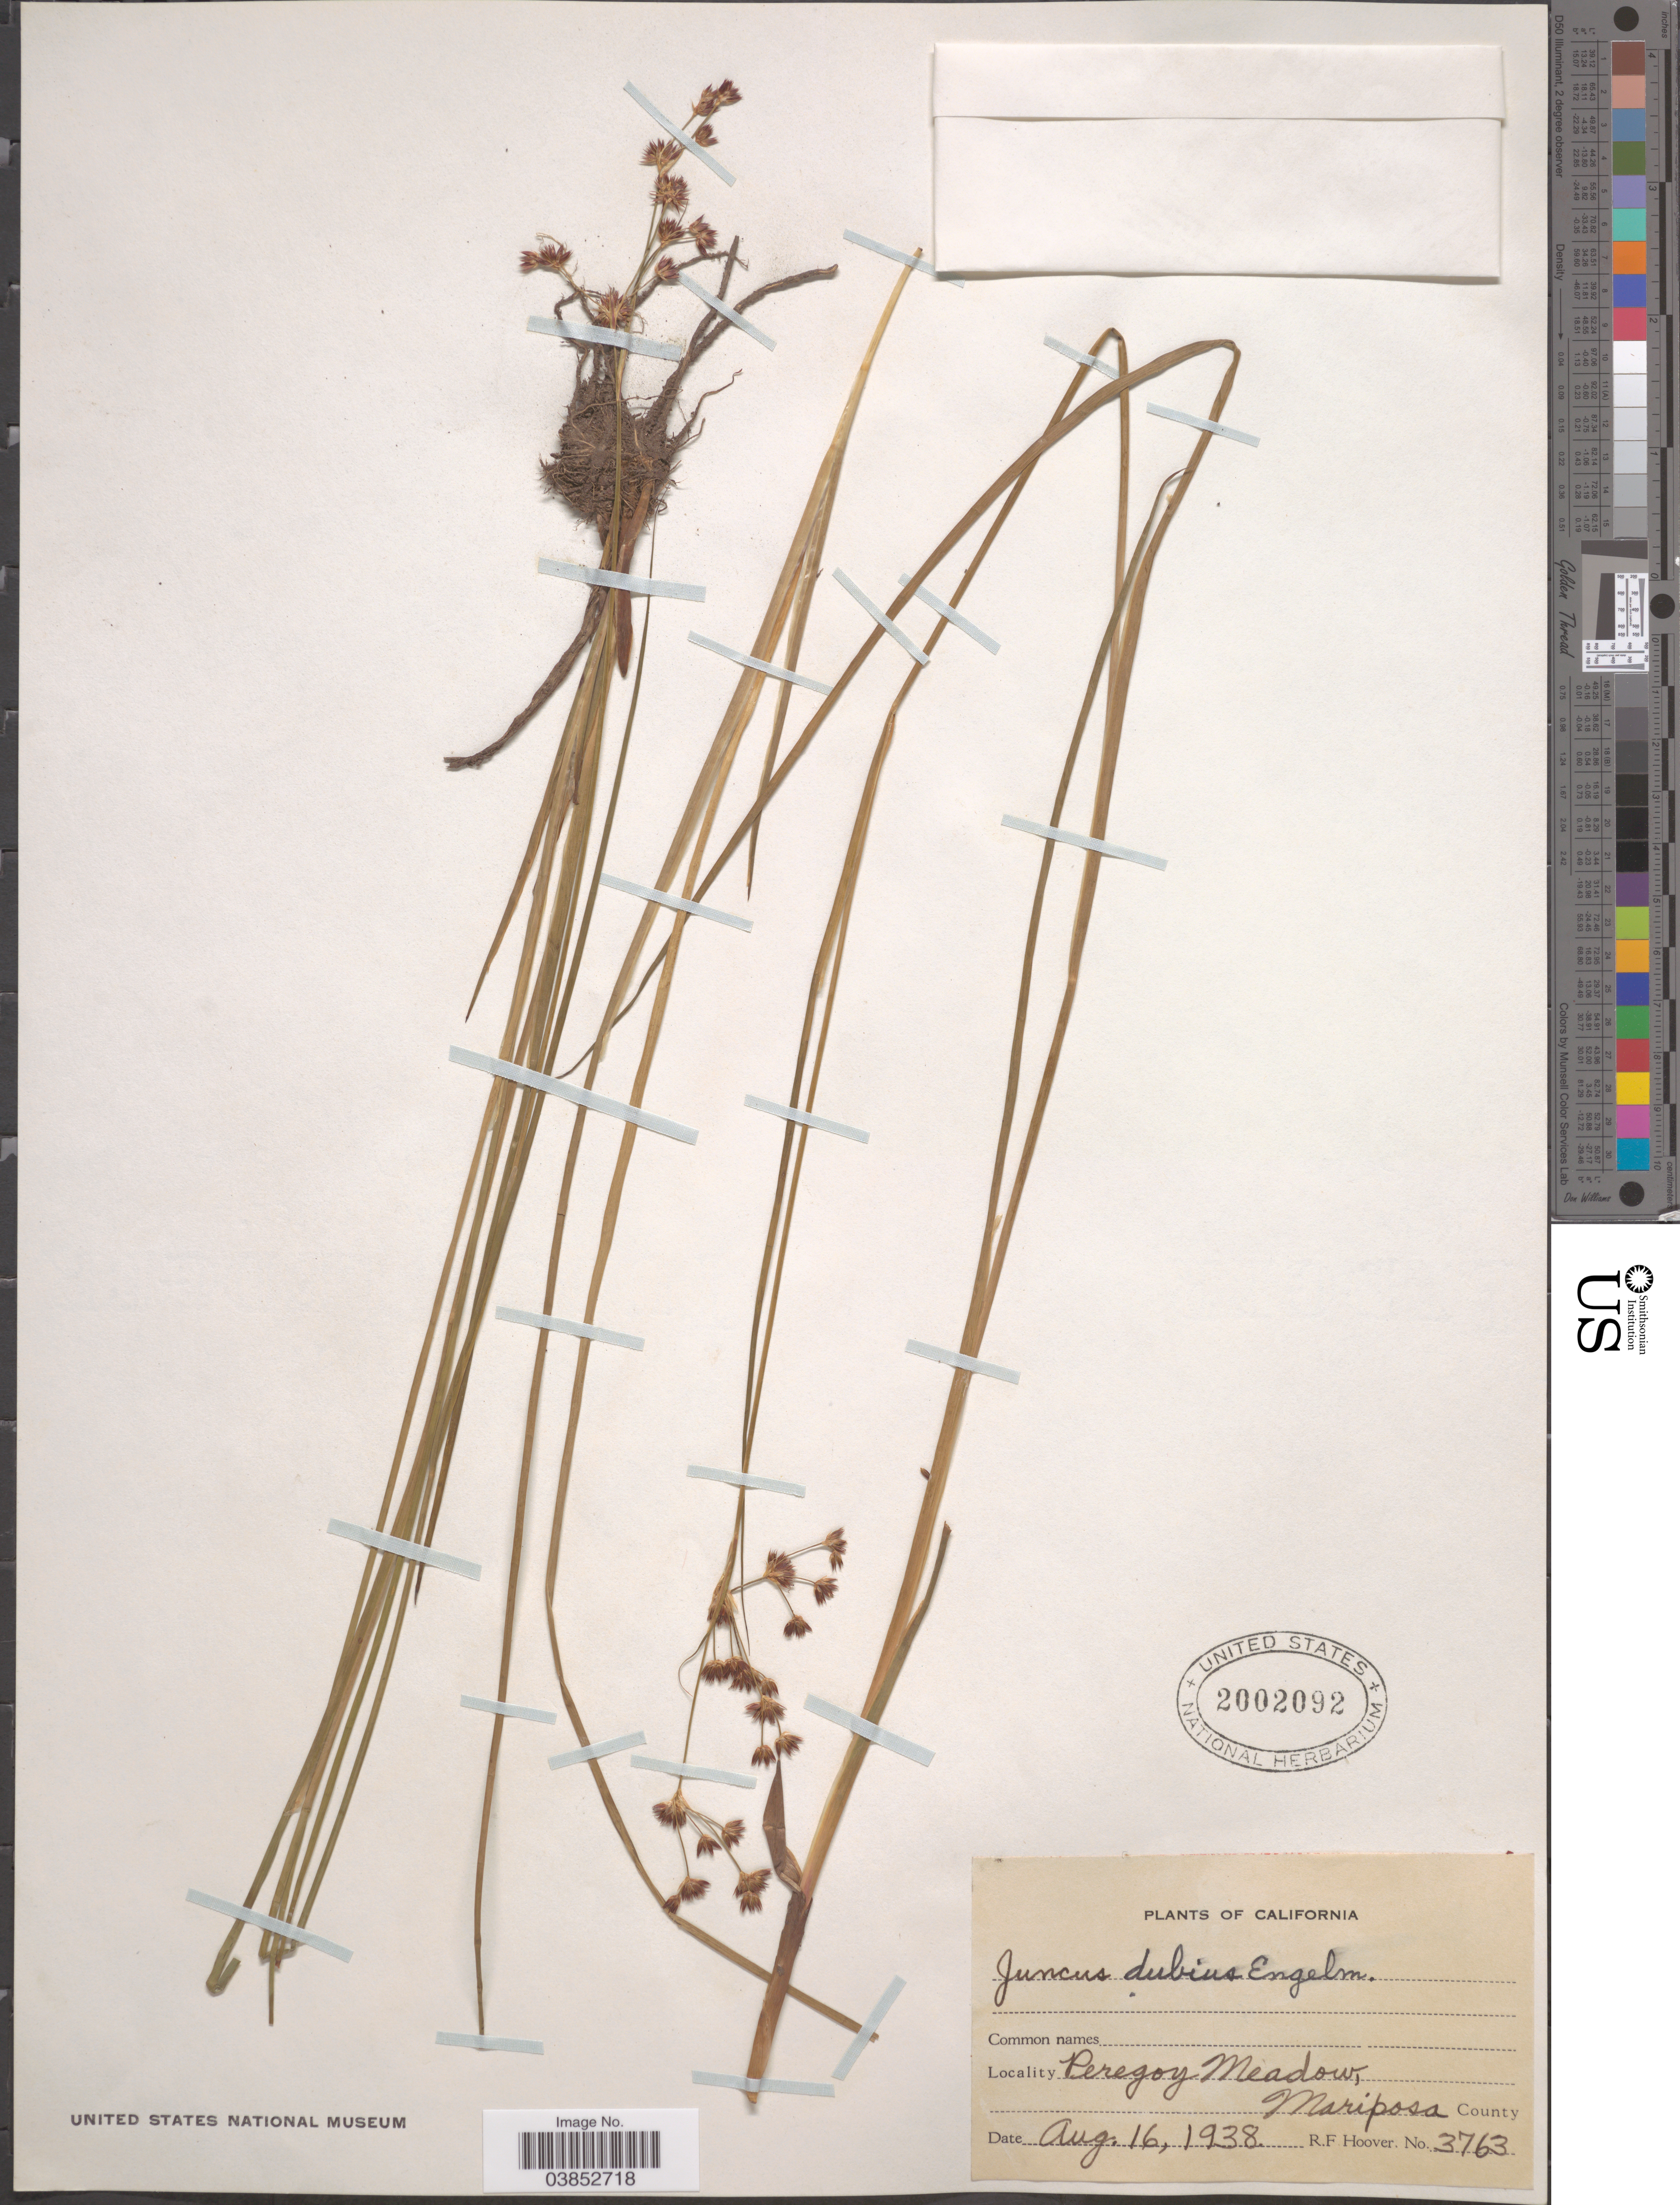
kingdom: Plantae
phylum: Tracheophyta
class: Liliopsida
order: Poales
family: Juncaceae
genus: Juncus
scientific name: Juncus dubius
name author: Engelm.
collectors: R. F. Hoover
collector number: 3763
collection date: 1938-08-16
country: United States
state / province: California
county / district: Mariposa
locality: Peregoy Meadow, Mariposa County.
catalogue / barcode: US 2002092